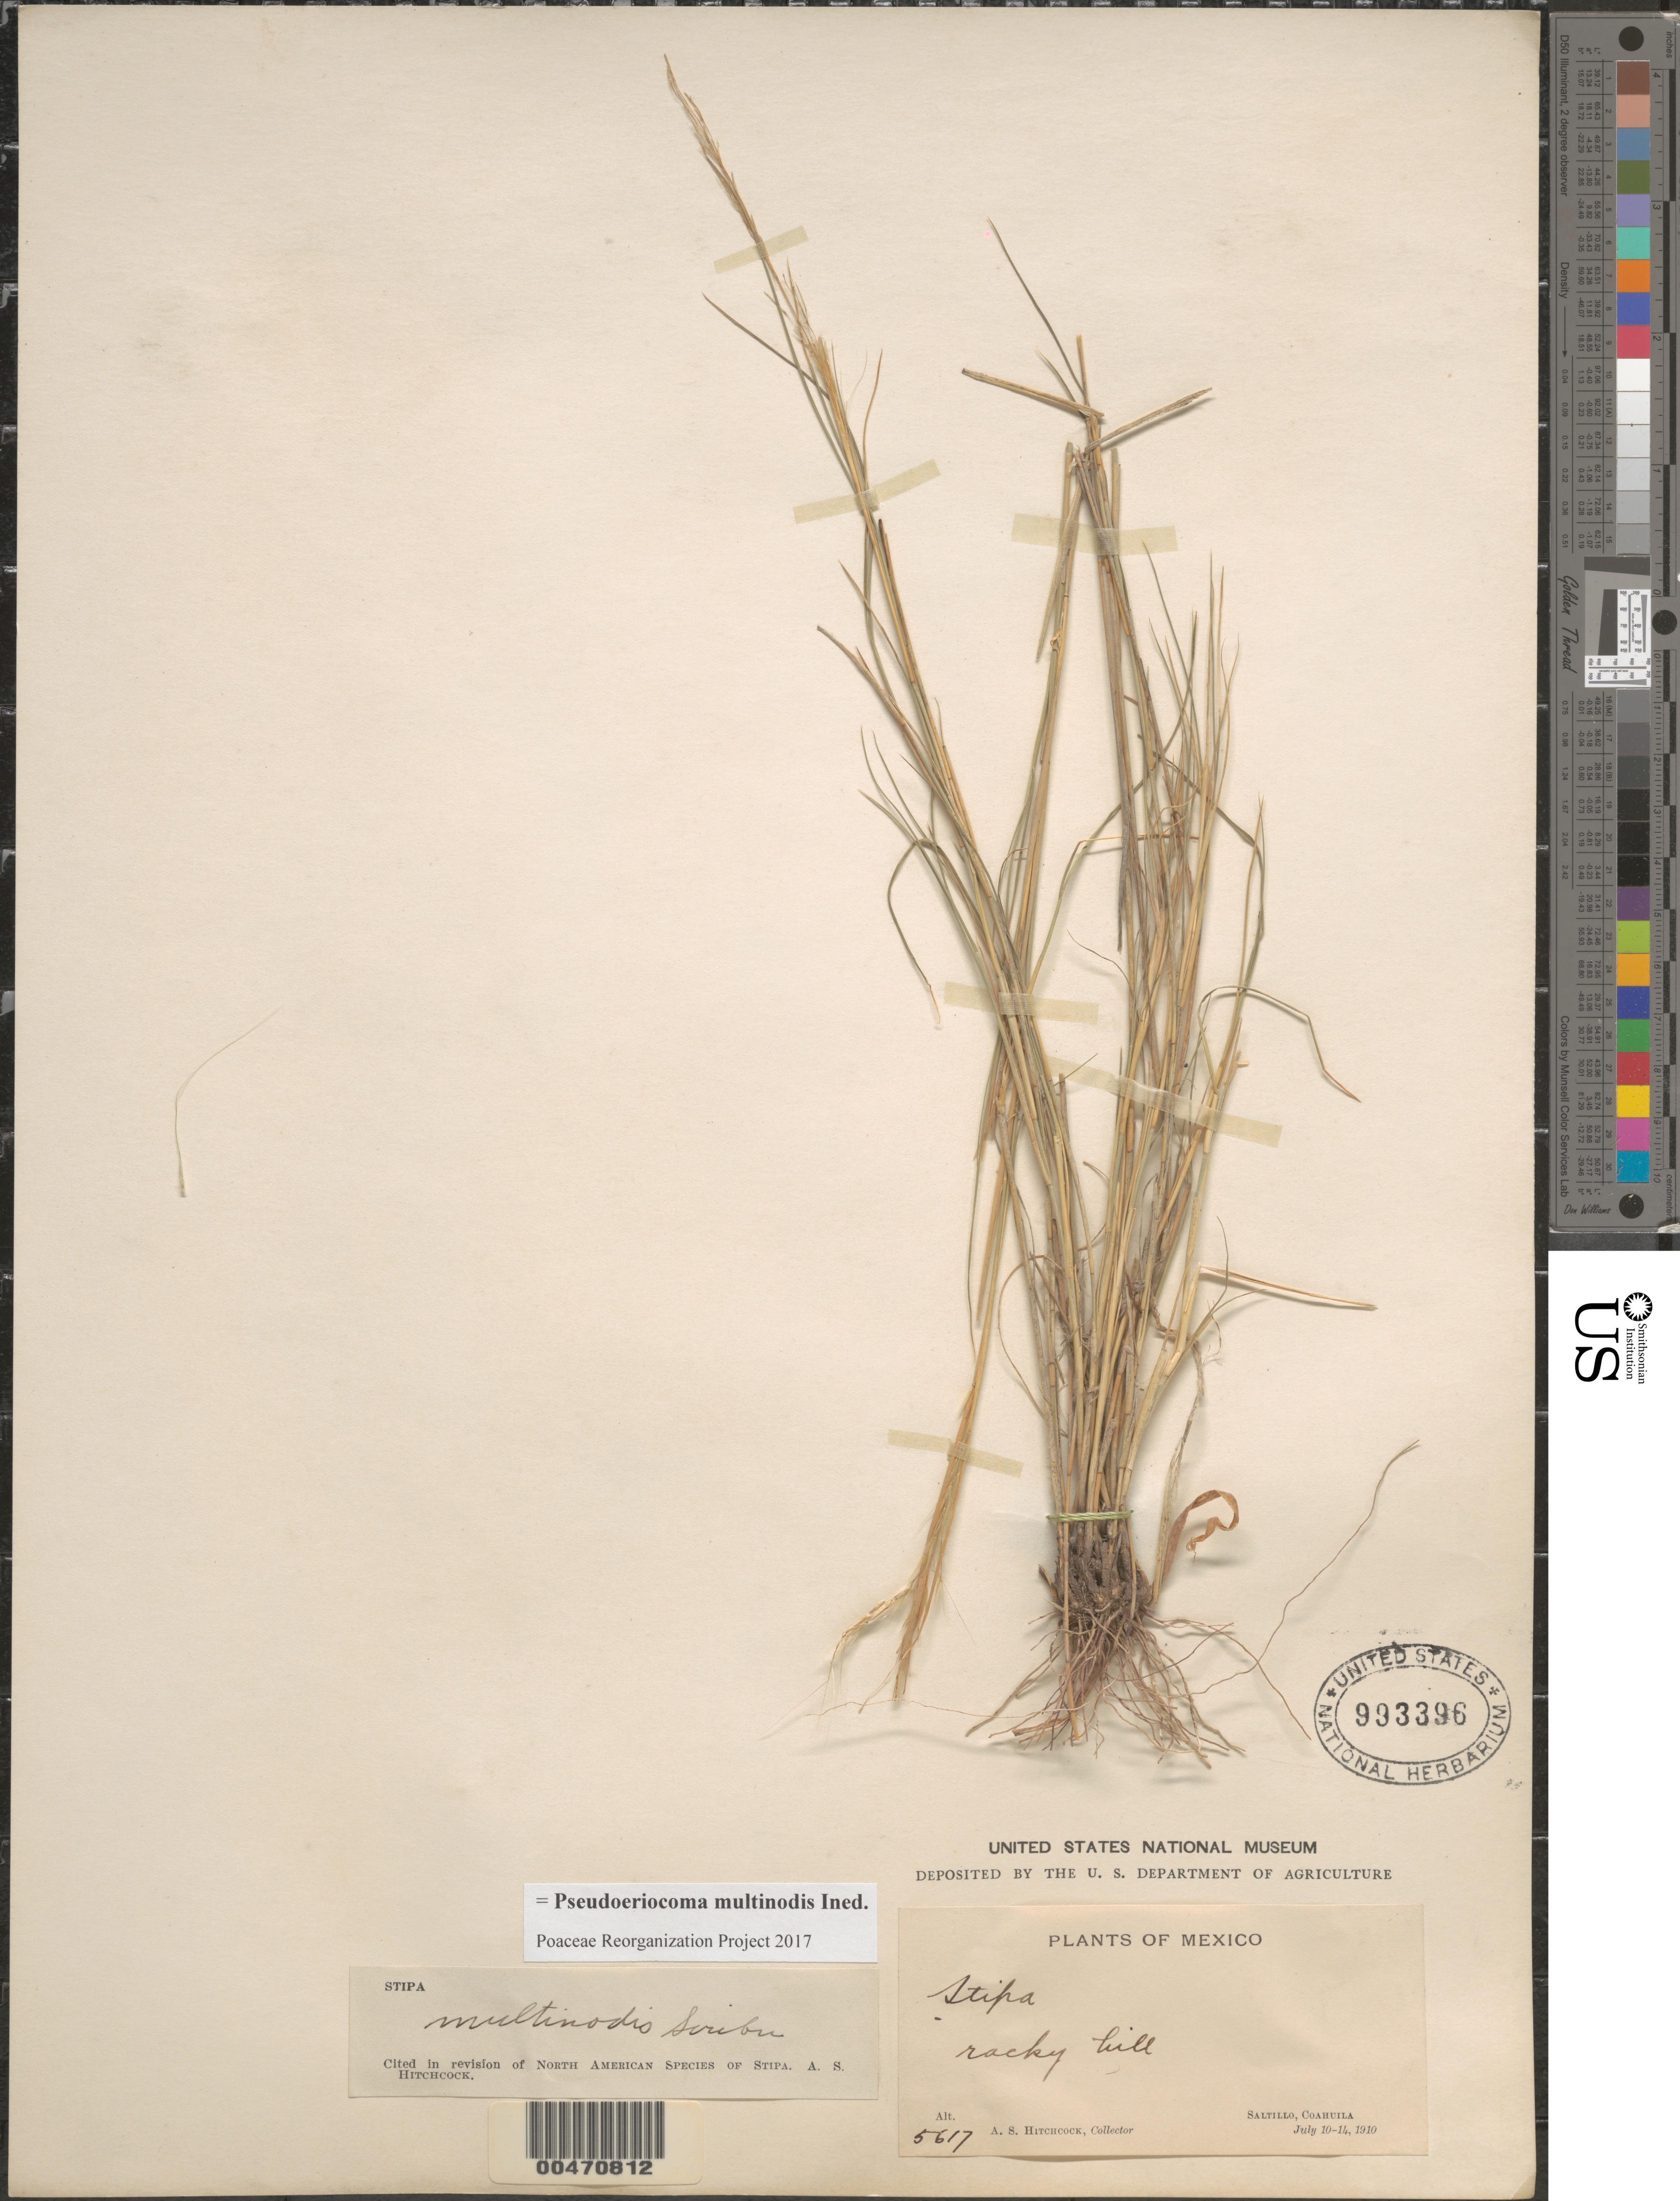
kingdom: Plantae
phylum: Tracheophyta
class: Liliopsida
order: Poales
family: Poaceae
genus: Pseudoeriocoma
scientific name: Pseudoeriocoma multinodis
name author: (Scribn. ex W.J. Beal) Romasch.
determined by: Poaceae Reorganization Project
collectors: A. S. Hitchcock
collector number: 5617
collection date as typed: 10 Jul 1910 to 14 Jul 1910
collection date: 1910-07-10/1910-07-14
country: Mexico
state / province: Coahuila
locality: Saltillo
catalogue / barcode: US 993396